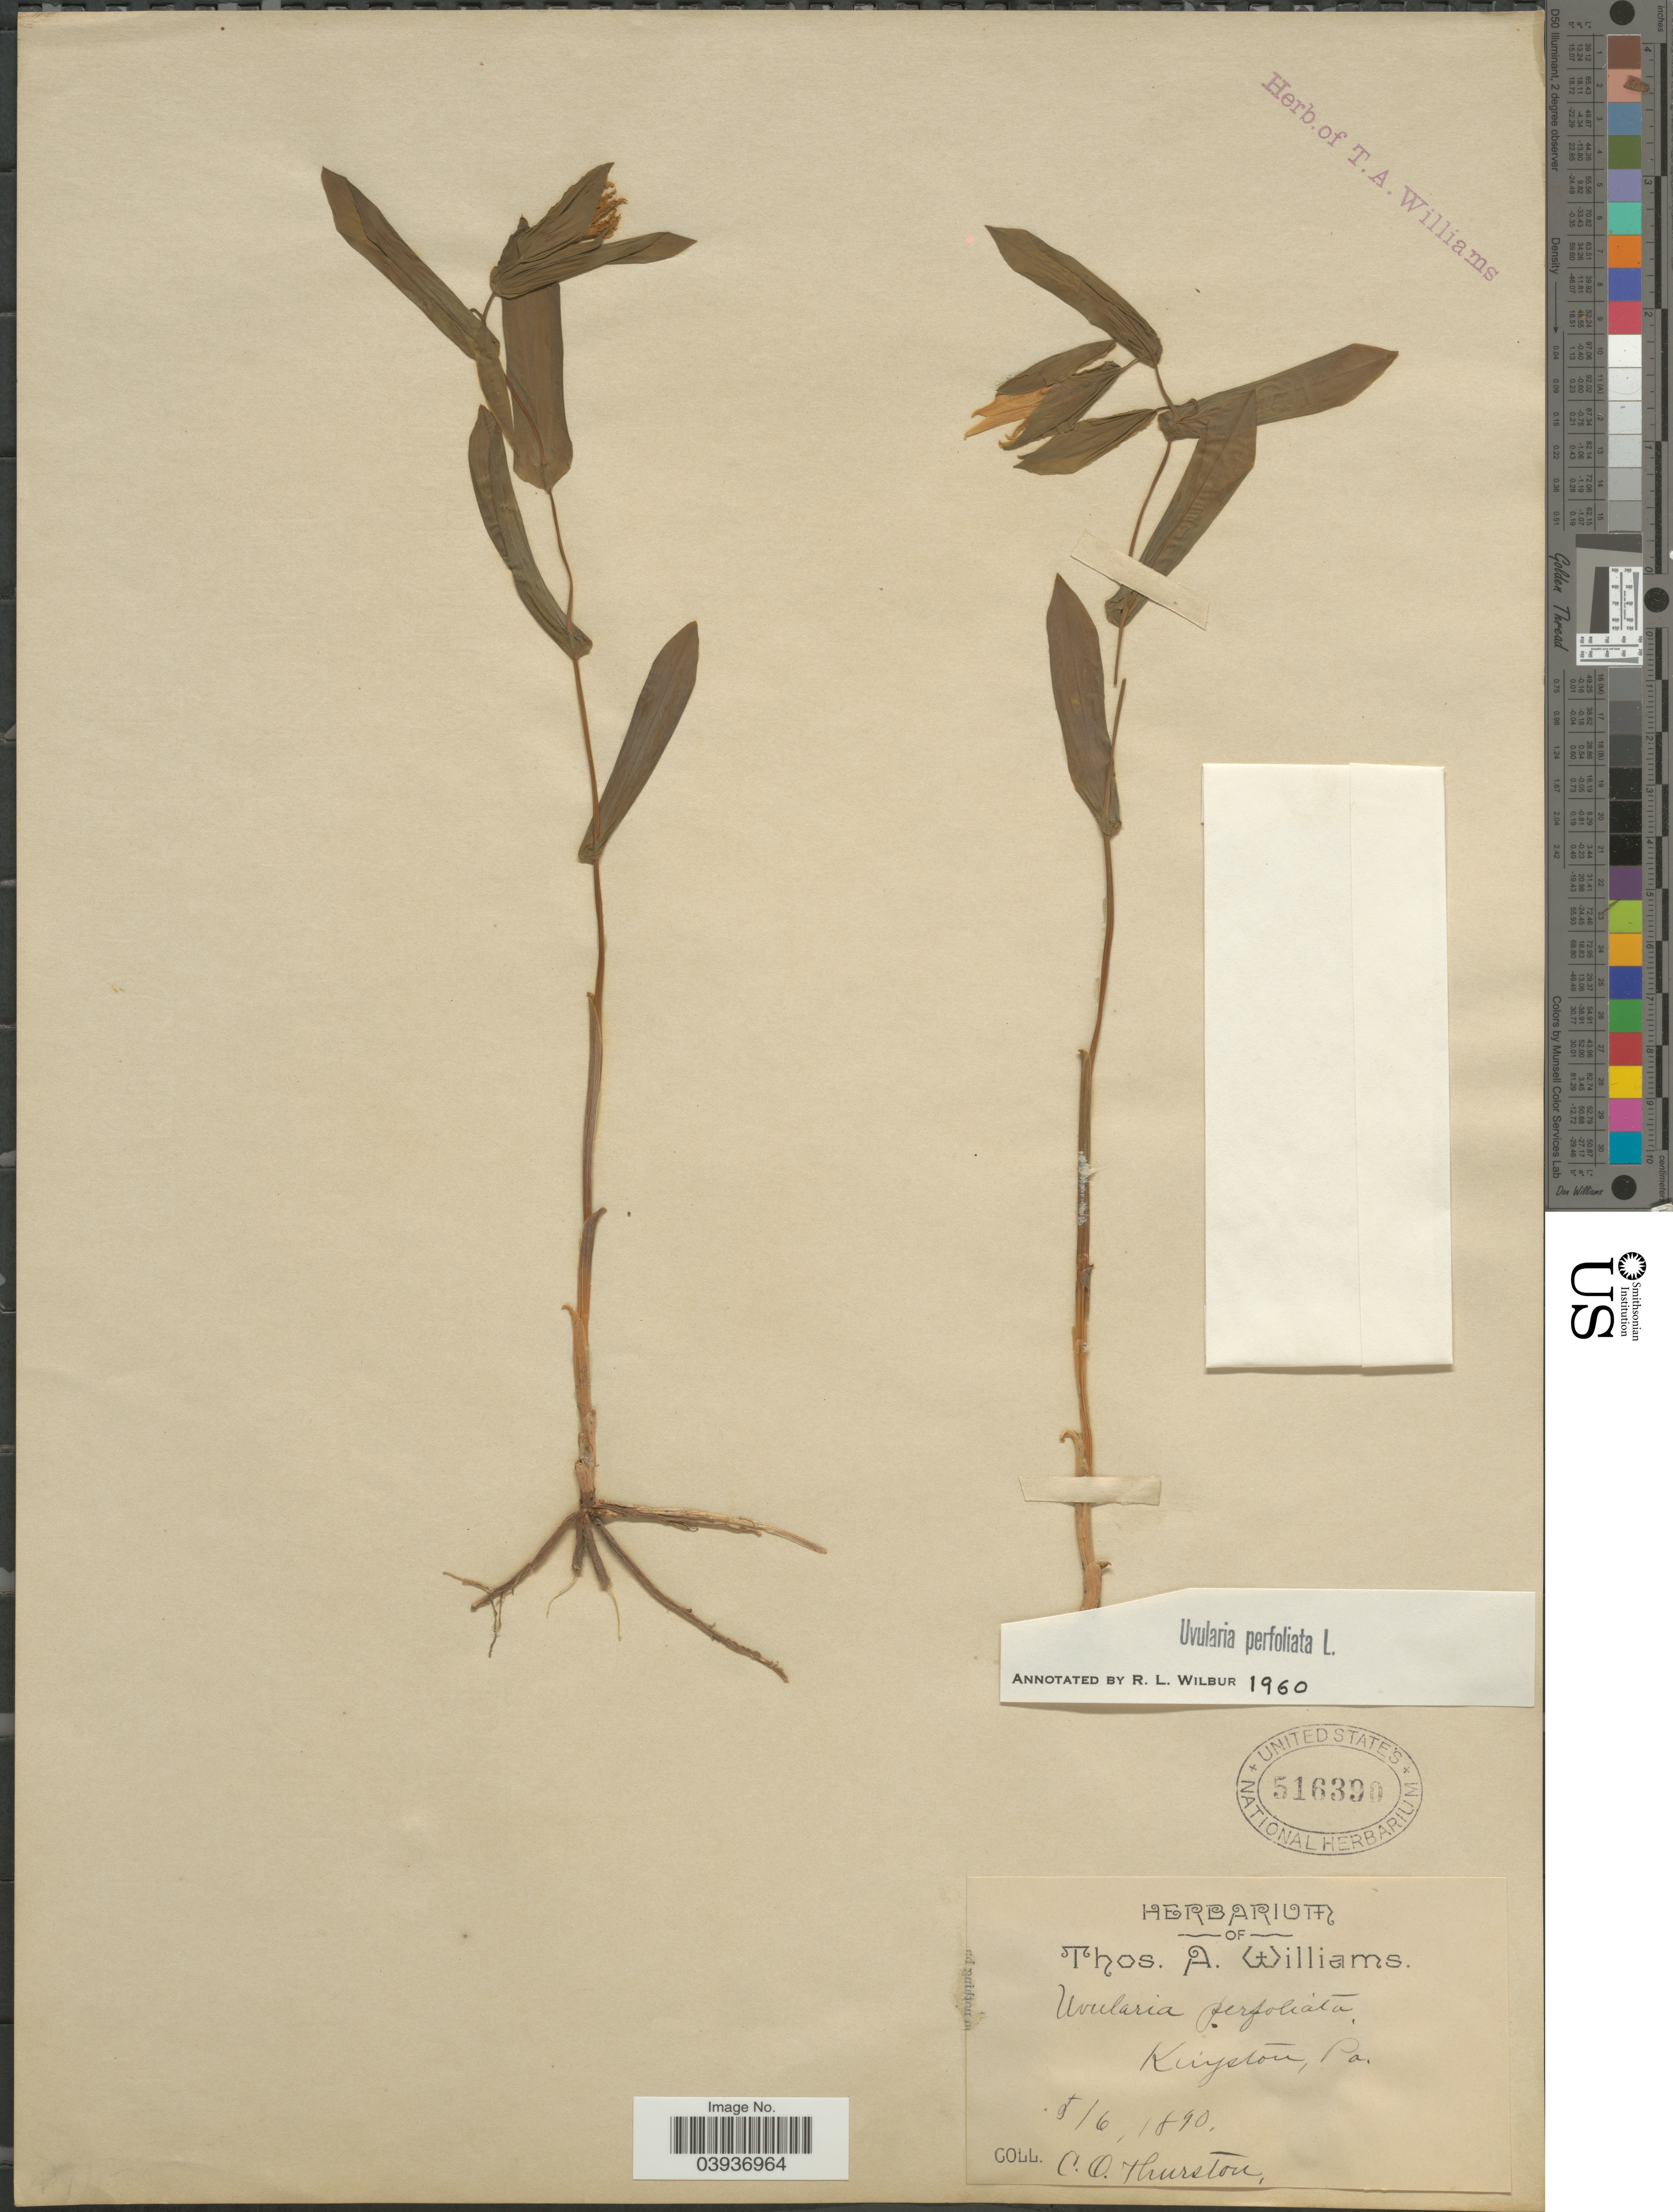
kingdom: Plantae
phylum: Tracheophyta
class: Liliopsida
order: Liliales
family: Colchicaceae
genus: Uvularia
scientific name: Uvularia perfoliata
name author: L.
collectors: C. Thurston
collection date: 1890-05-06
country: United States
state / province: Pennsylvania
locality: Kingston.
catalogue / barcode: US 516390